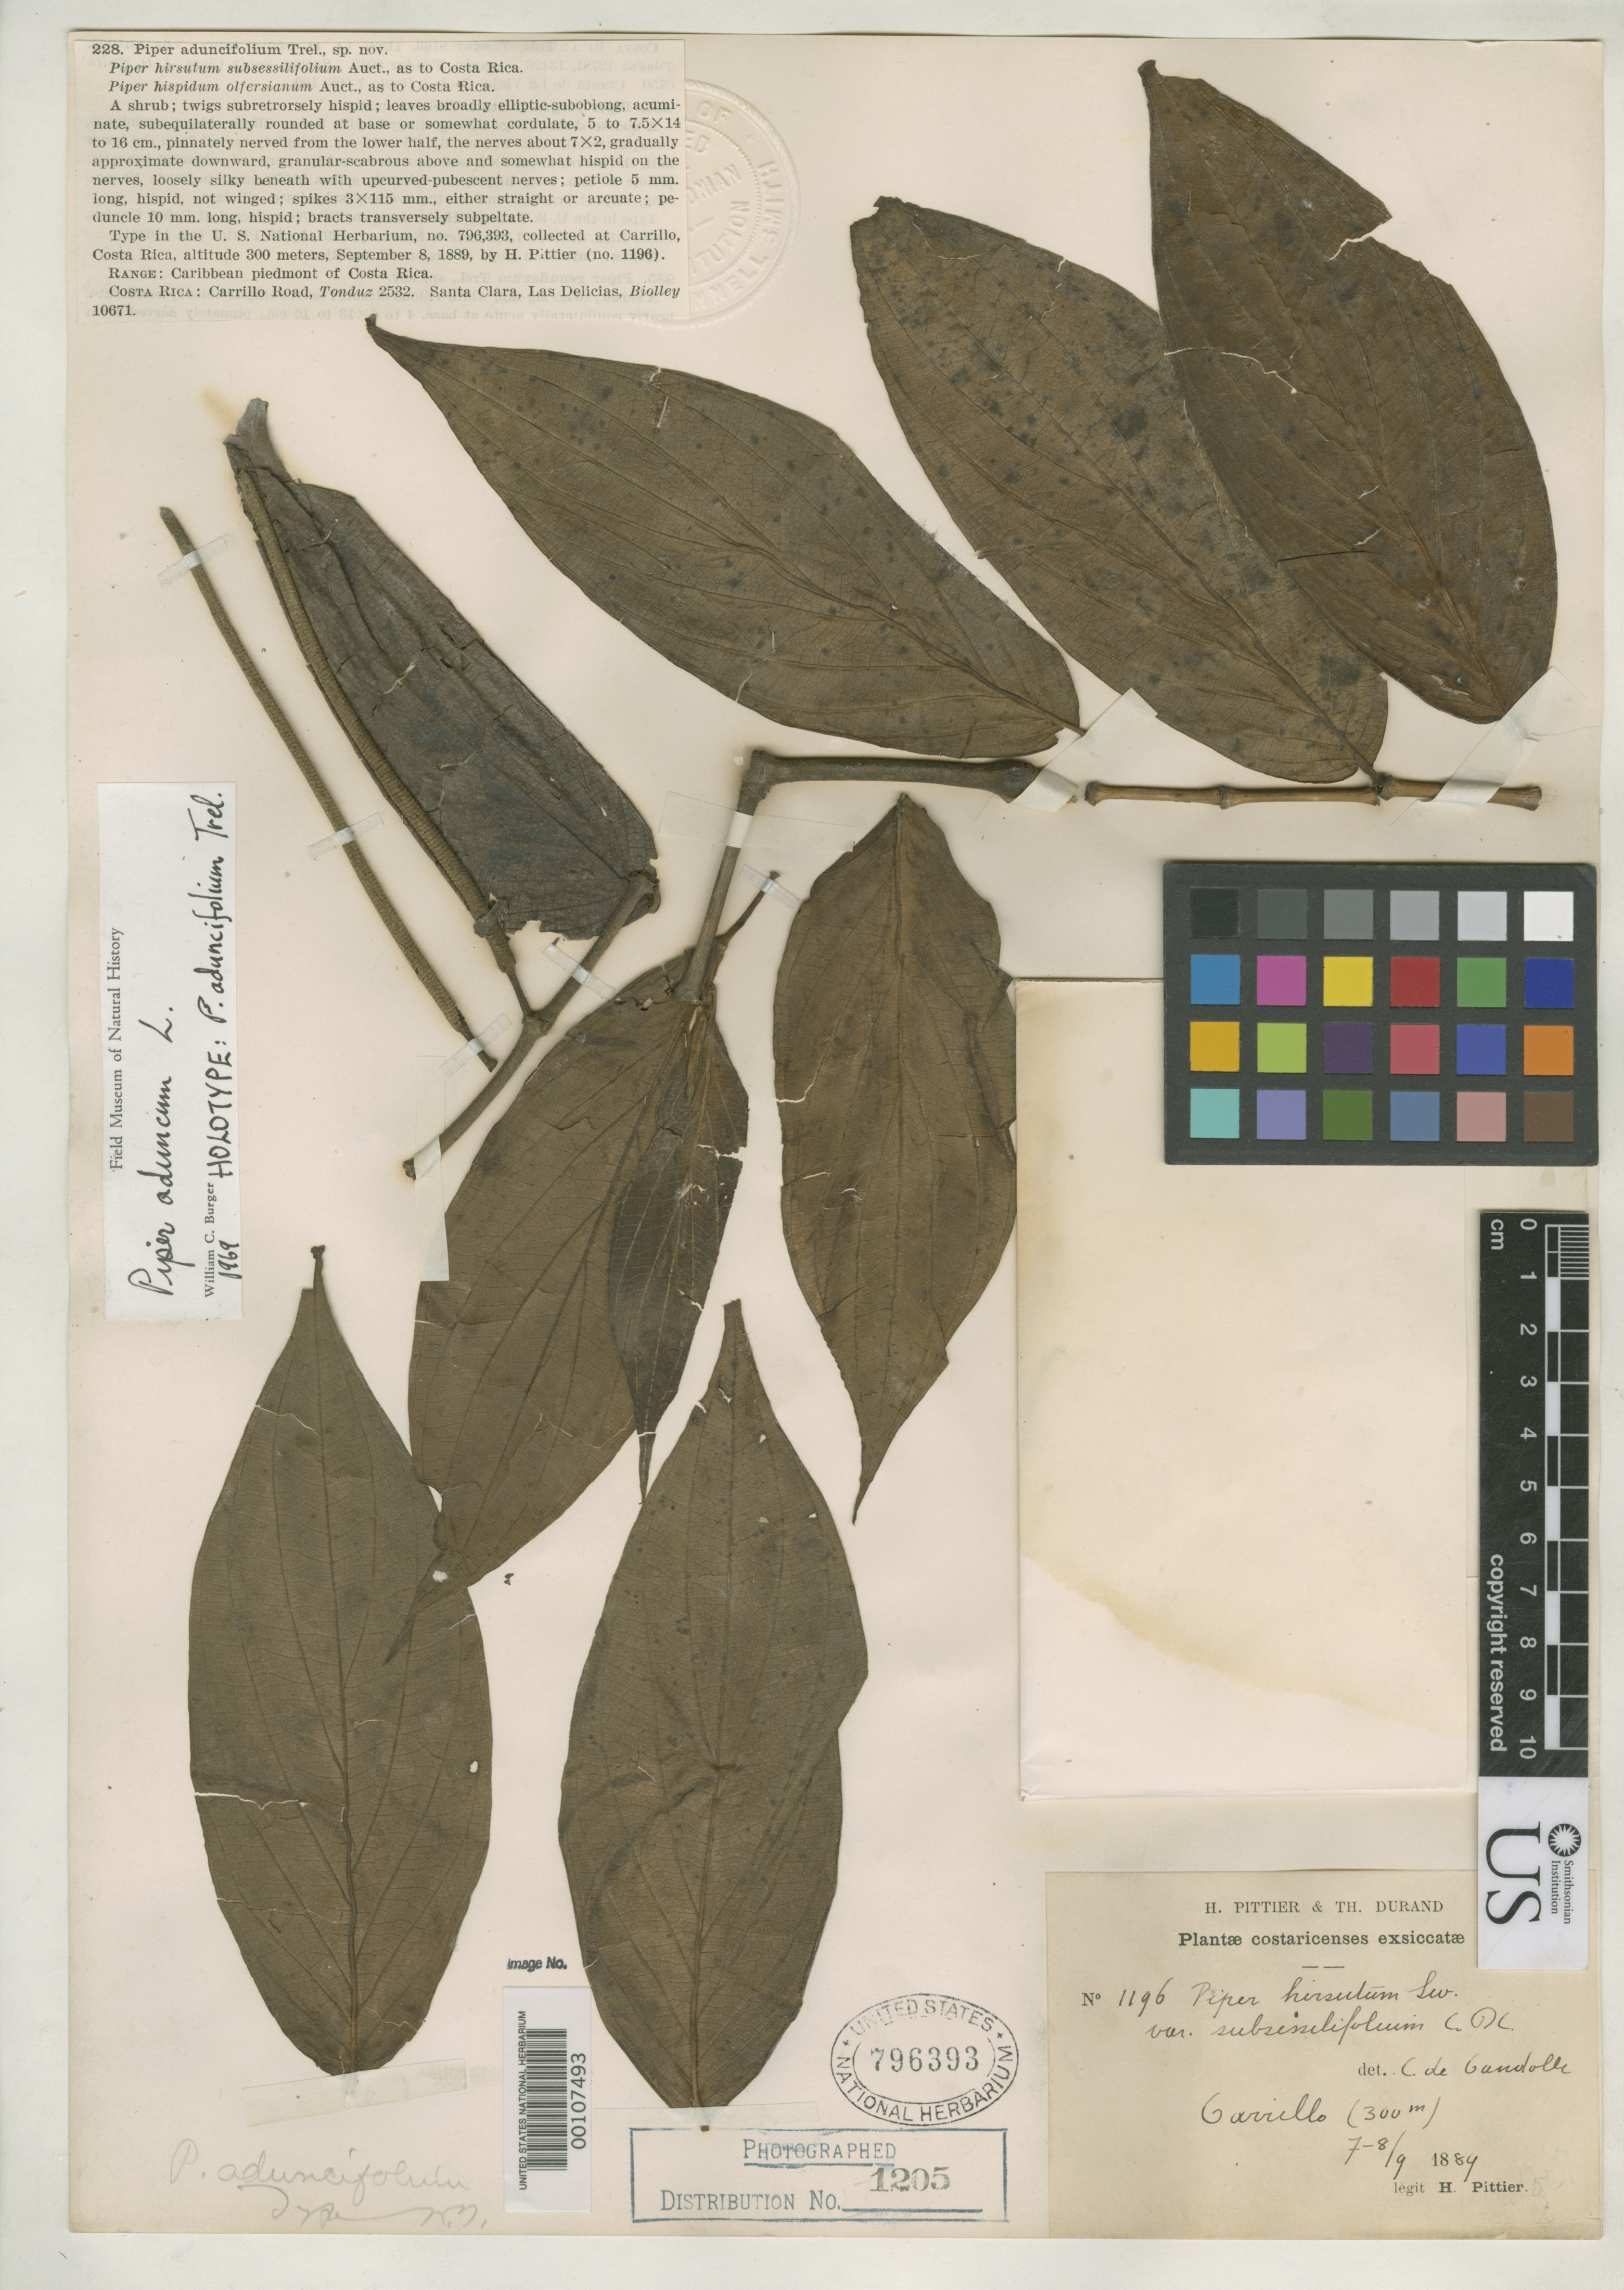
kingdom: Plantae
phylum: Tracheophyta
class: Magnoliopsida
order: Piperales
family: Piperaceae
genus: Piper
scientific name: Piper aduncifolium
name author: Trel.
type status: Holotype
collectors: H. F. Pittier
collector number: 1196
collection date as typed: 08 Sep 1889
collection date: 1889-09-08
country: Costa Rica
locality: Carrillo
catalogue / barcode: US 796393